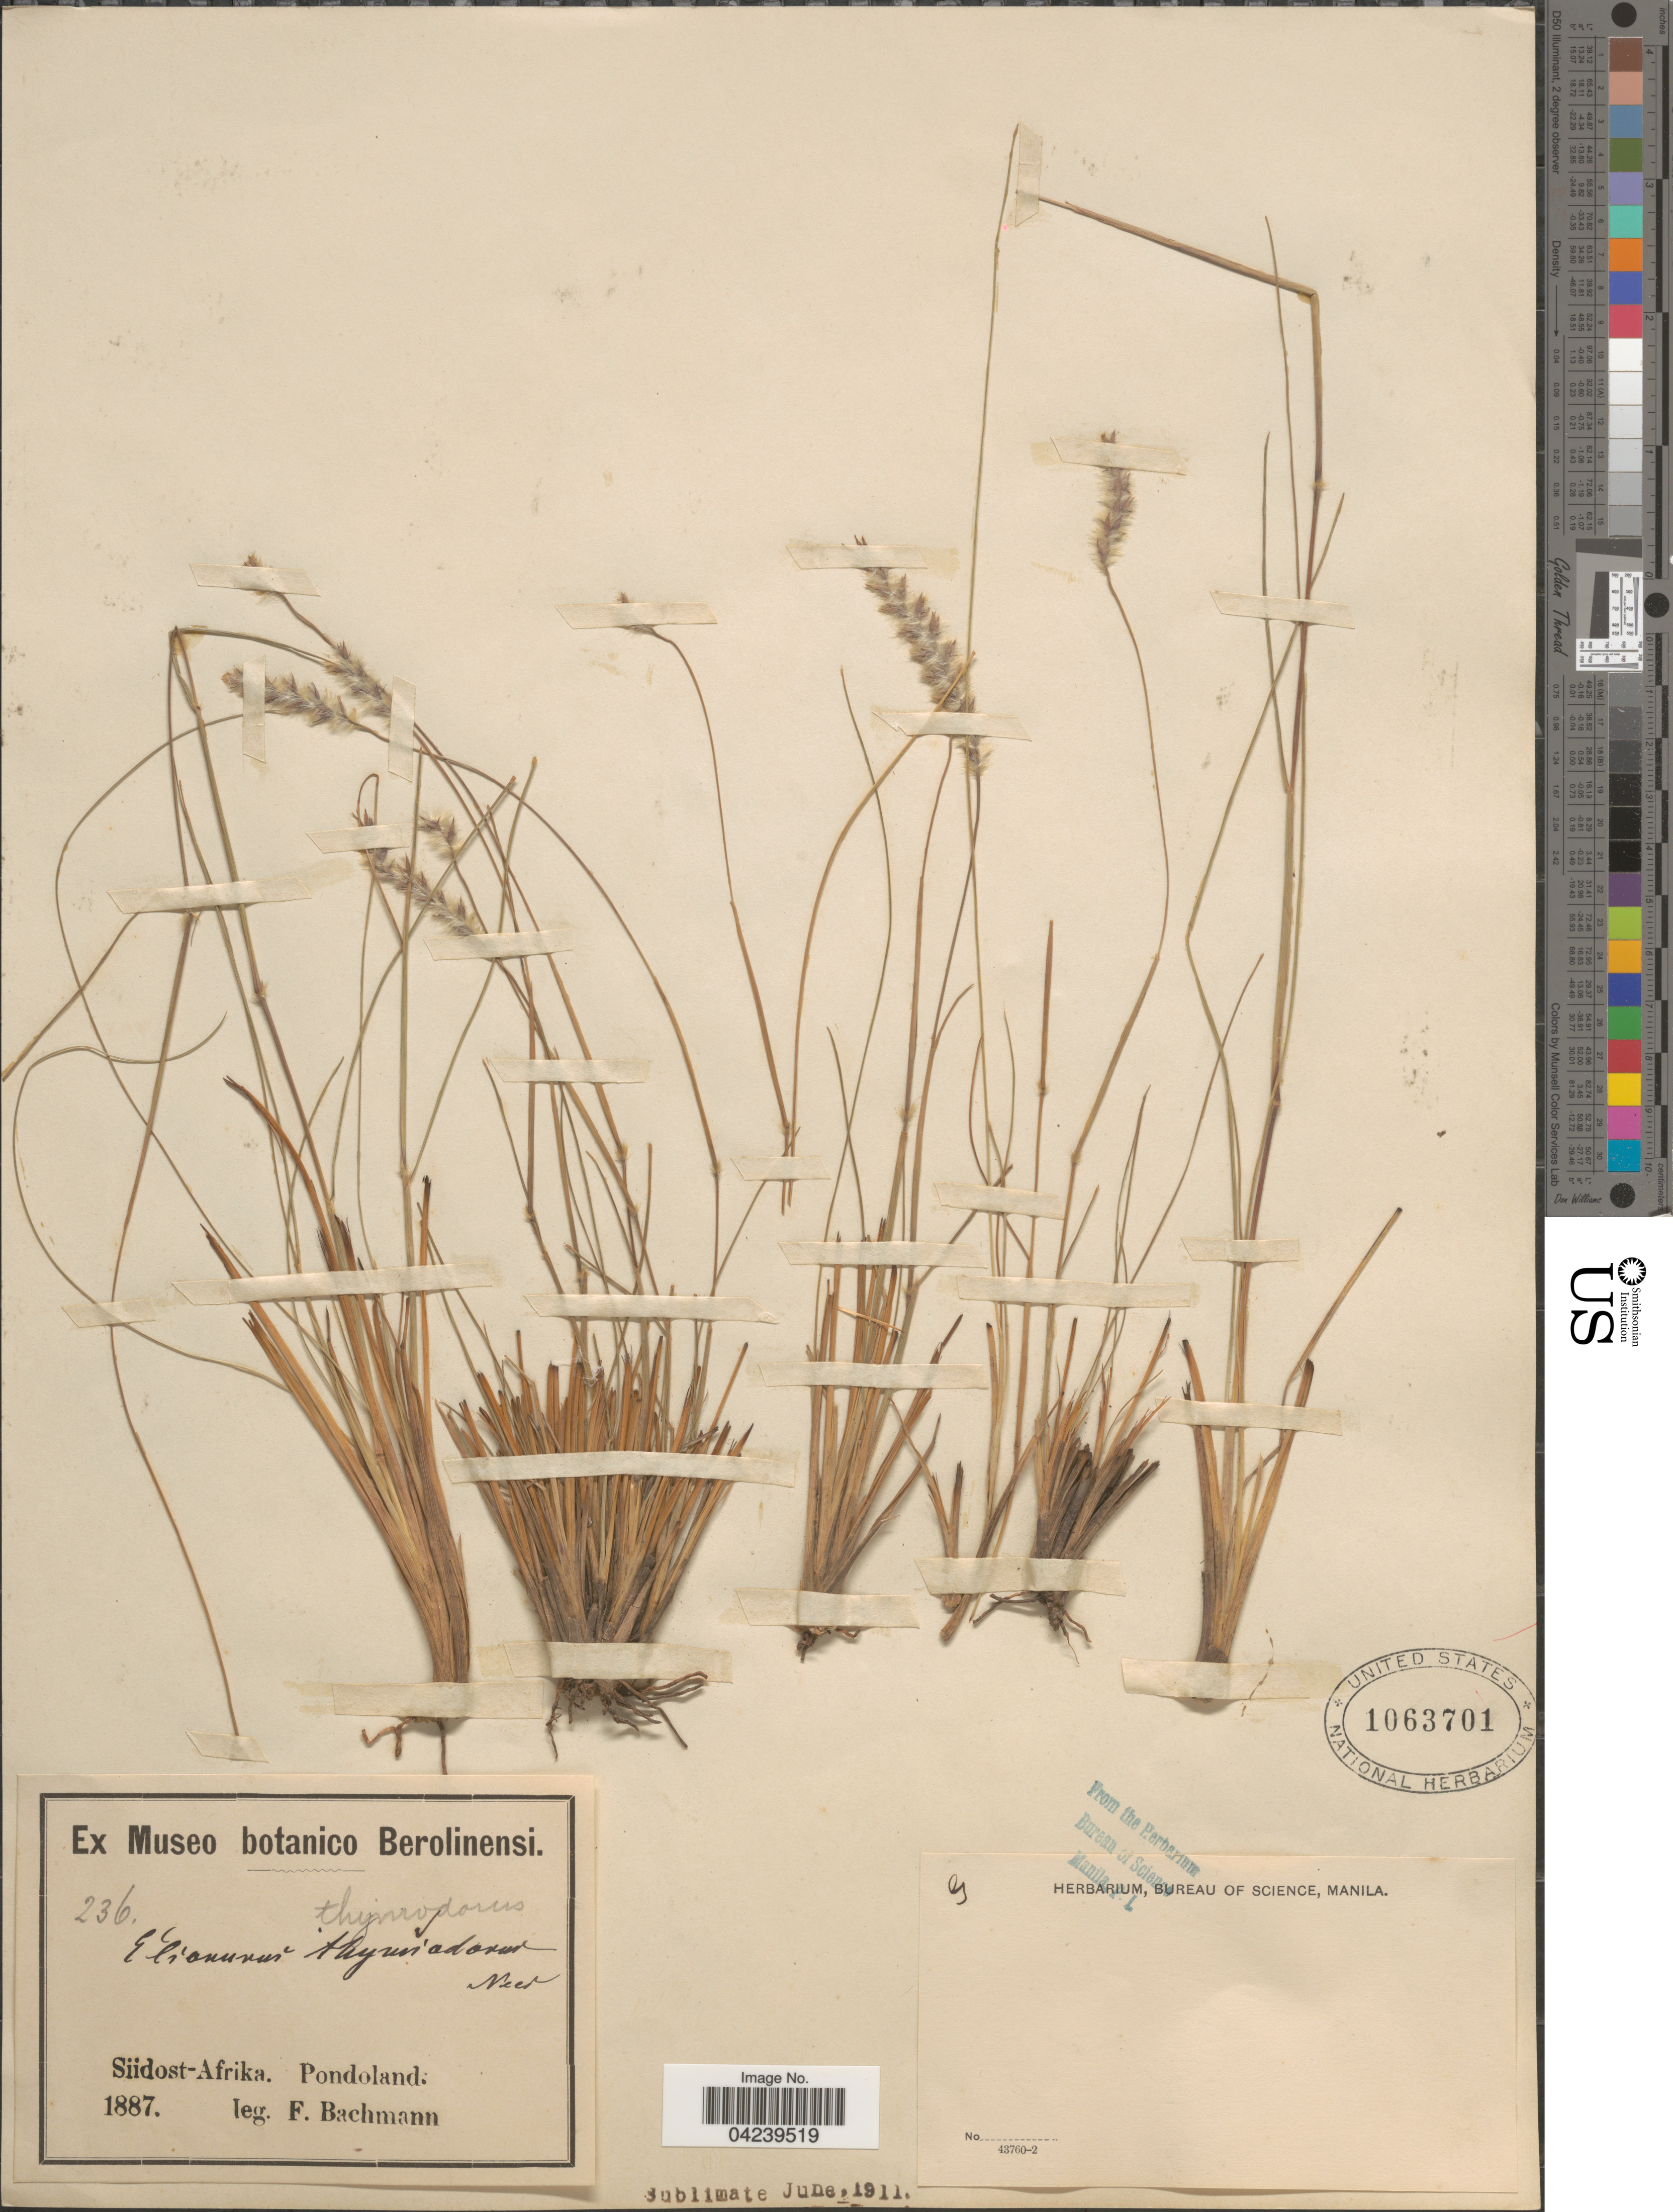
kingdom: Plantae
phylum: Tracheophyta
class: Liliopsida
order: Poales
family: Poaceae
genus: Elionurus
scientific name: Elionurus muticus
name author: (Spreng.) Kuntze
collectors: F. Bachman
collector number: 236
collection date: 1887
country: South Africa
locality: Südost-Afrika. Pondoland.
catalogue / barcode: US 1063701